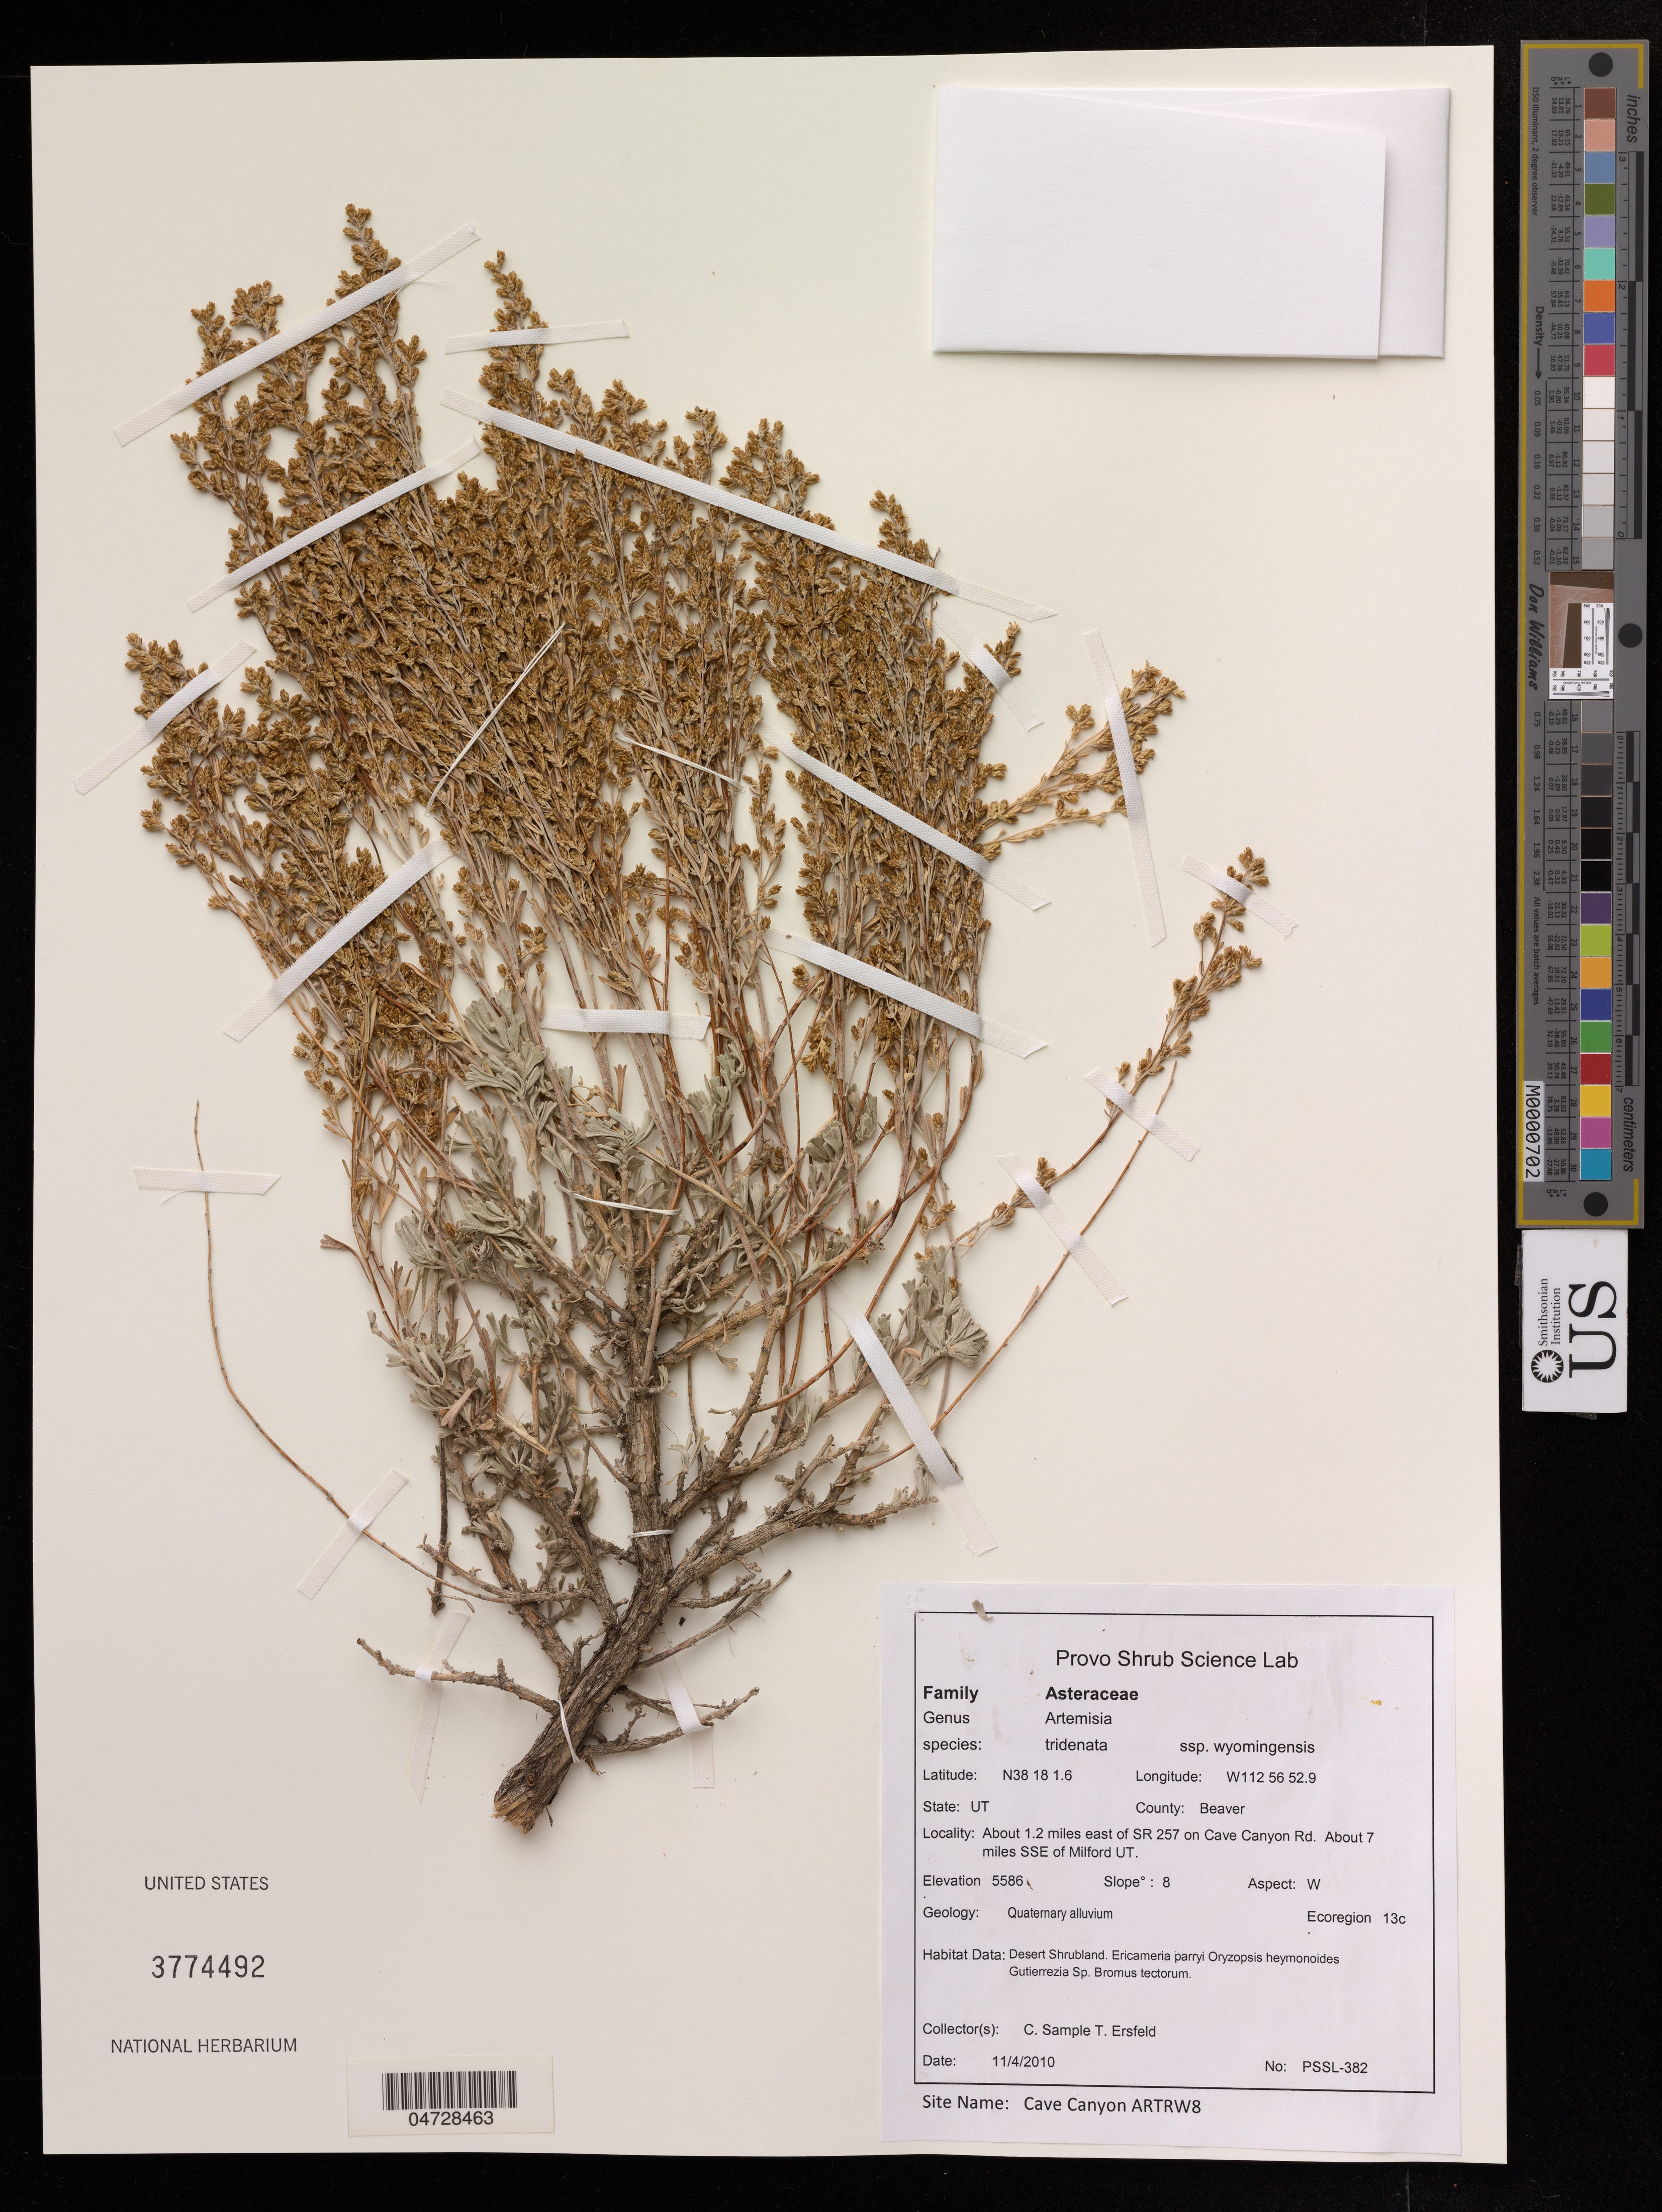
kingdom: Plantae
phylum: Tracheophyta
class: Magnoliopsida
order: Asterales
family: Asteraceae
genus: Artemisia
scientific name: Artemisia tridentata subsp. wyomingensis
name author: (Beetle & A.L. Young) S.L. Welsh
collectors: C. Sample & T. Ersfeld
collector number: PSSL-382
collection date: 2010-11-04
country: United States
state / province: Utah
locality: Beaver, About 1,2 miles east of SR 257 on Cave Canyon Rd., About 7 miles SSE of Miford UT.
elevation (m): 1703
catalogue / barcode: US 377492